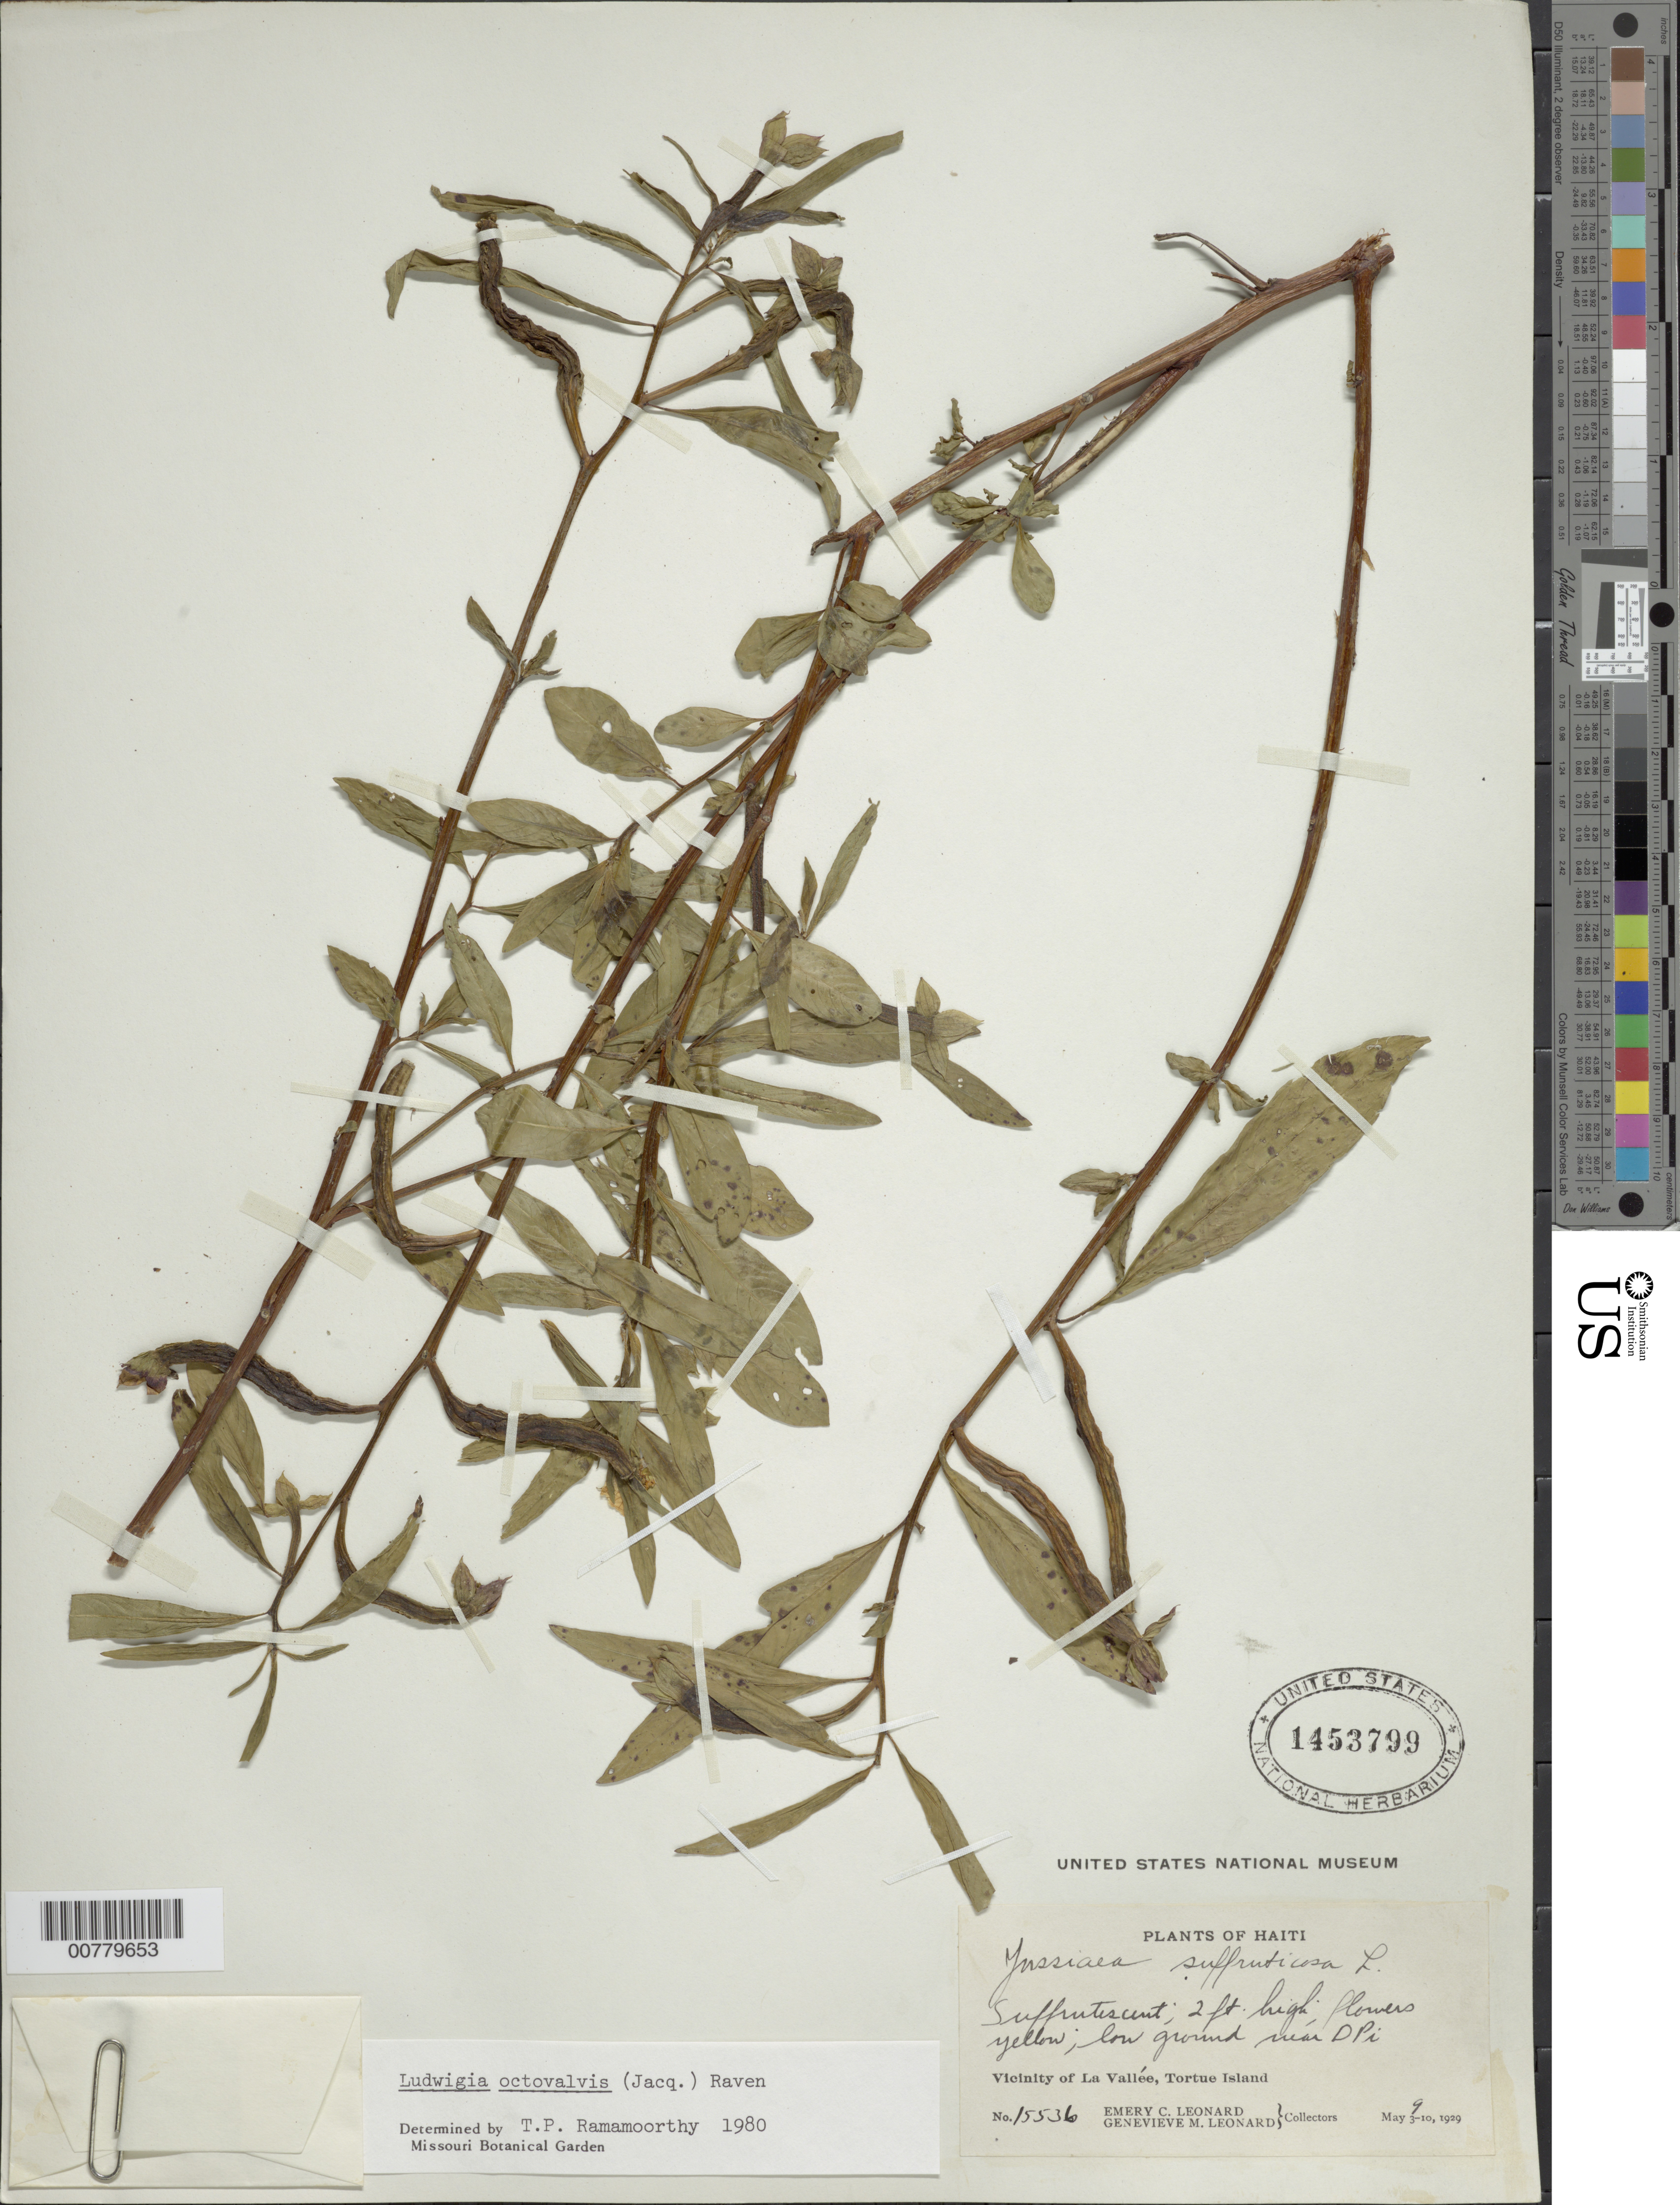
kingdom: Plantae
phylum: Tracheophyta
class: Magnoliopsida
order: Myrtales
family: Onagraceae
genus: Ludwigia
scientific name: Ludwigia octovalvis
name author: (Jacq.) P.H. Raven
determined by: Ramamoorthy, T. P.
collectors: E. C. Leonard & G. M. Leonard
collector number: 15536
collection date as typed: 09 May 1929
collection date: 1929-05-09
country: Haiti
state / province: Nord-Óuest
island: Île de la Tortue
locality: Tortue Island, vicinity of La Vallée, near Dpi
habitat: Low ground.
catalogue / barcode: US 1453799